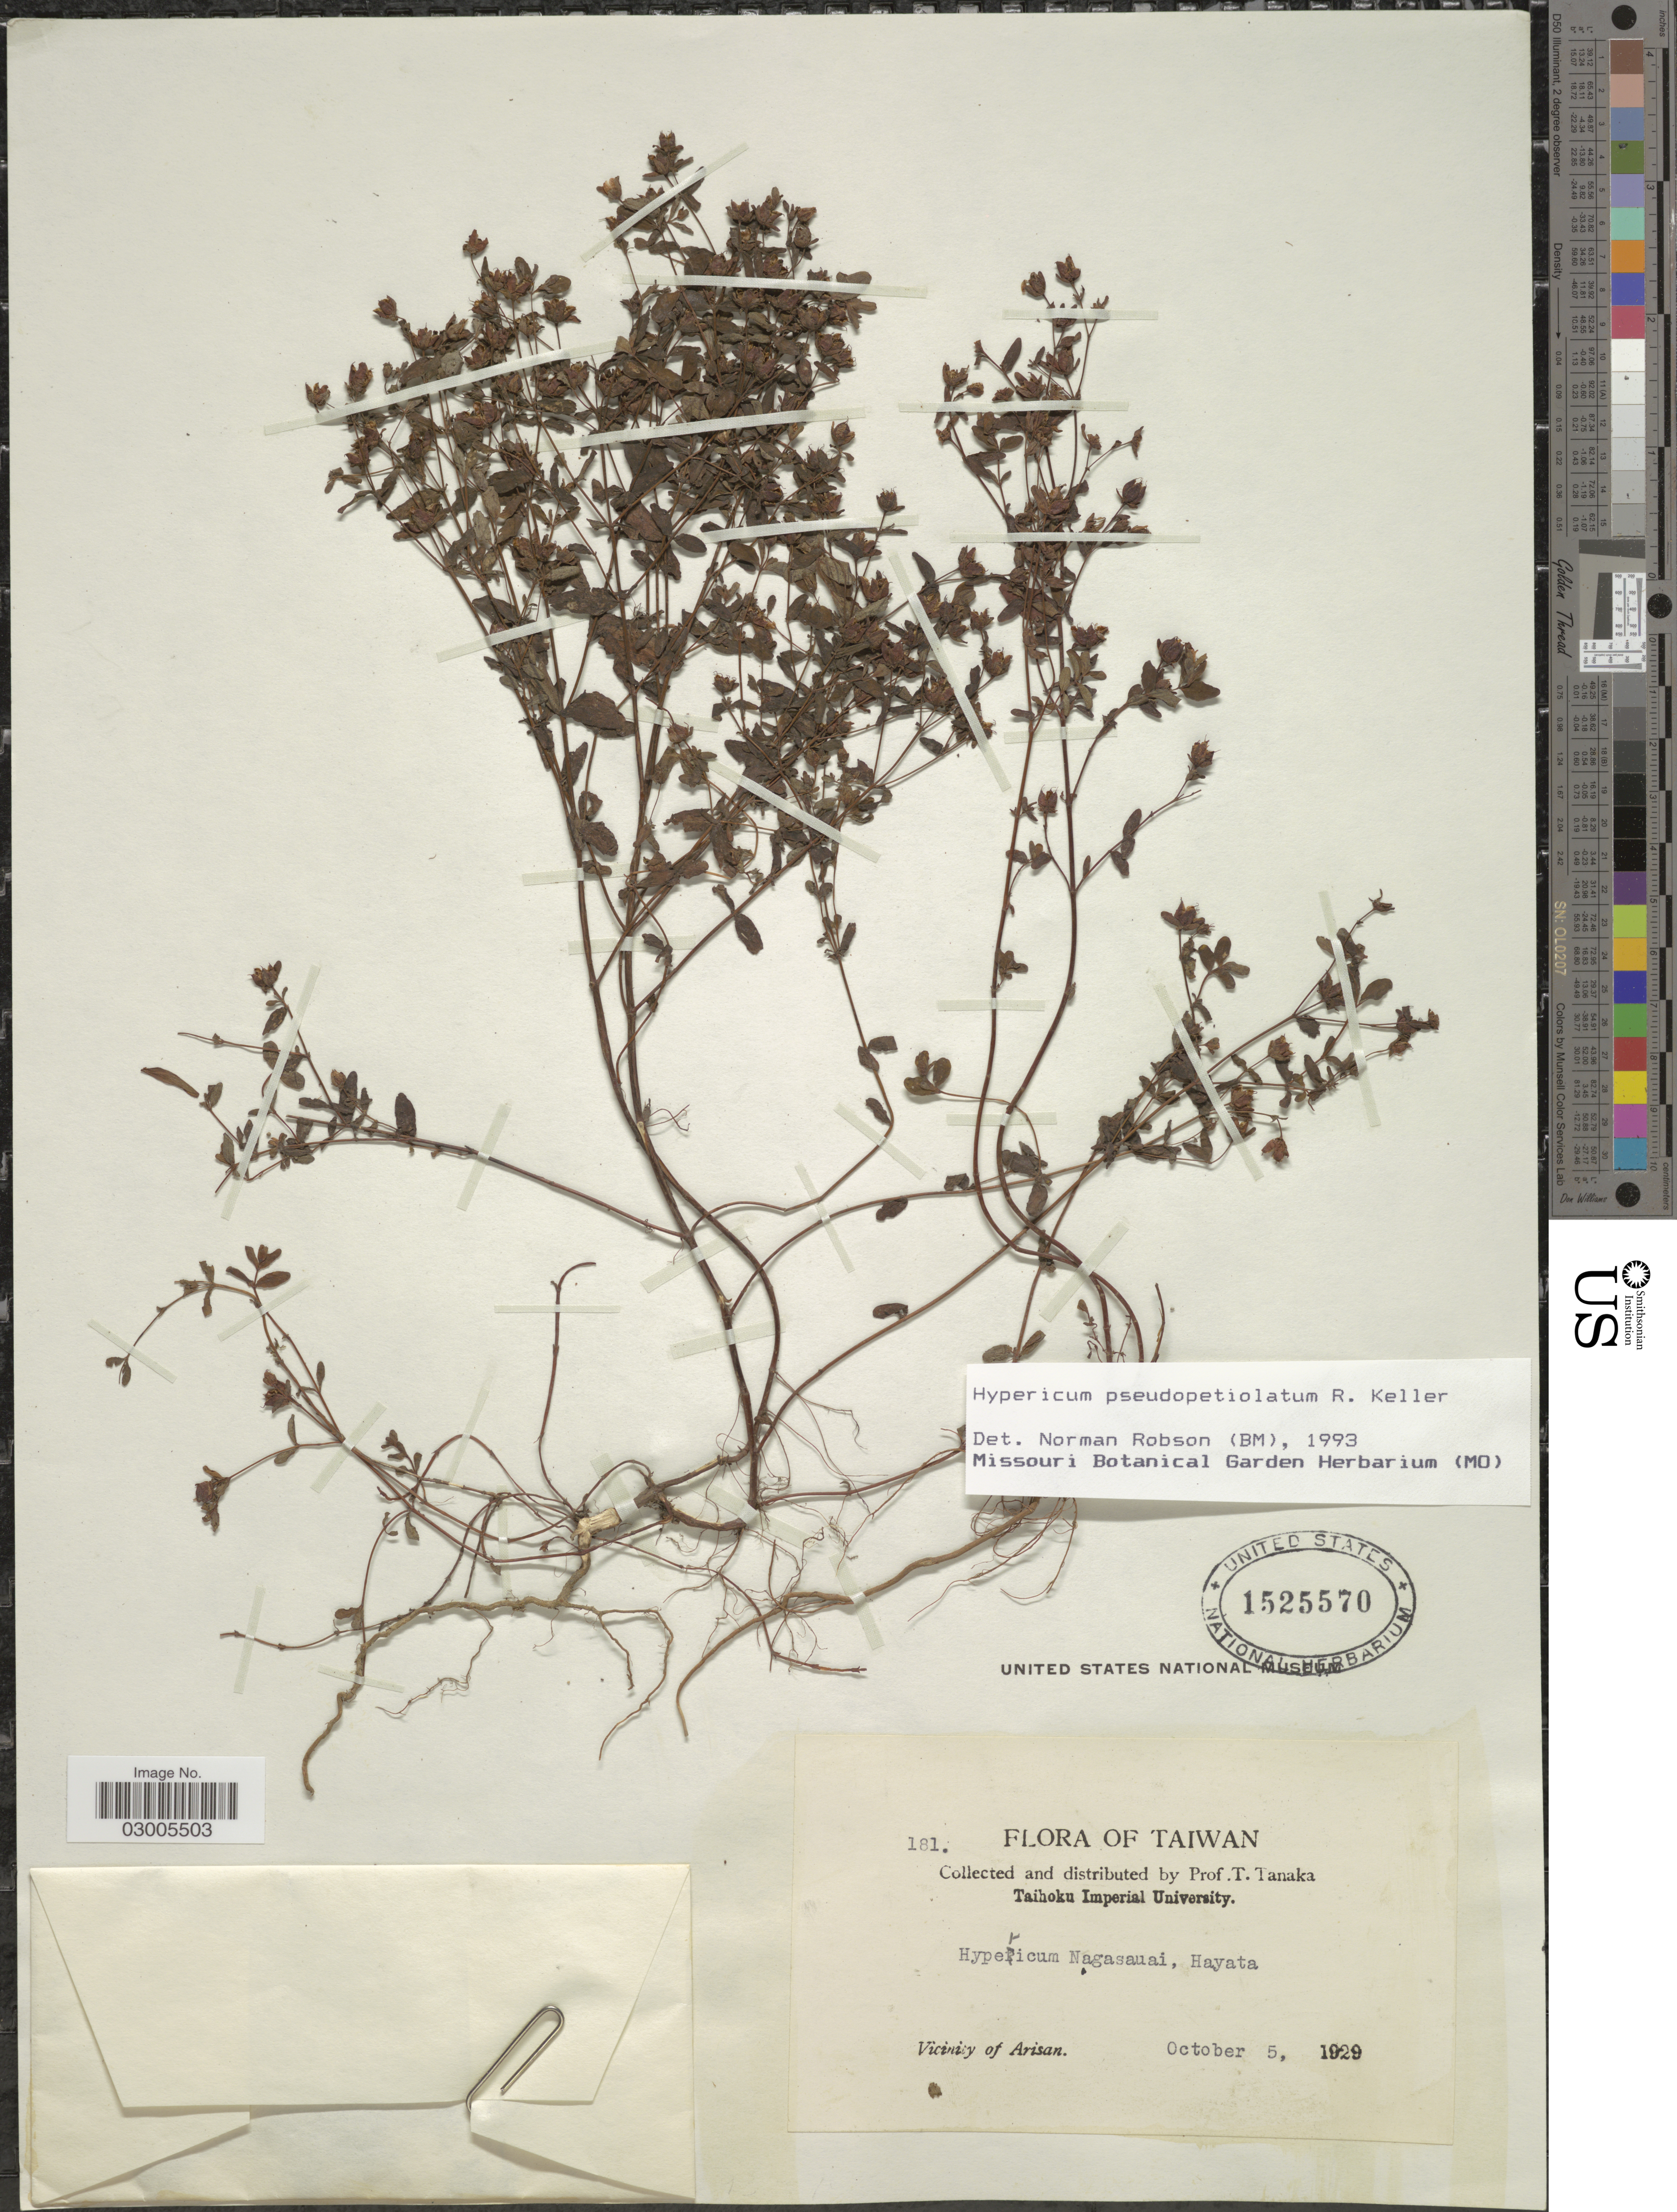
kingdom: Plantae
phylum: Tracheophyta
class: Magnoliopsida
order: Malpighiales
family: Hypericaceae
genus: Hypericum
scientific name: Hypericum pseudopetiolatum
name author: R. Keller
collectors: T. Tanaka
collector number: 181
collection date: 1929-10-05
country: Taiwan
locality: Vicinity of Arisan.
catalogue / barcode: US 1525570